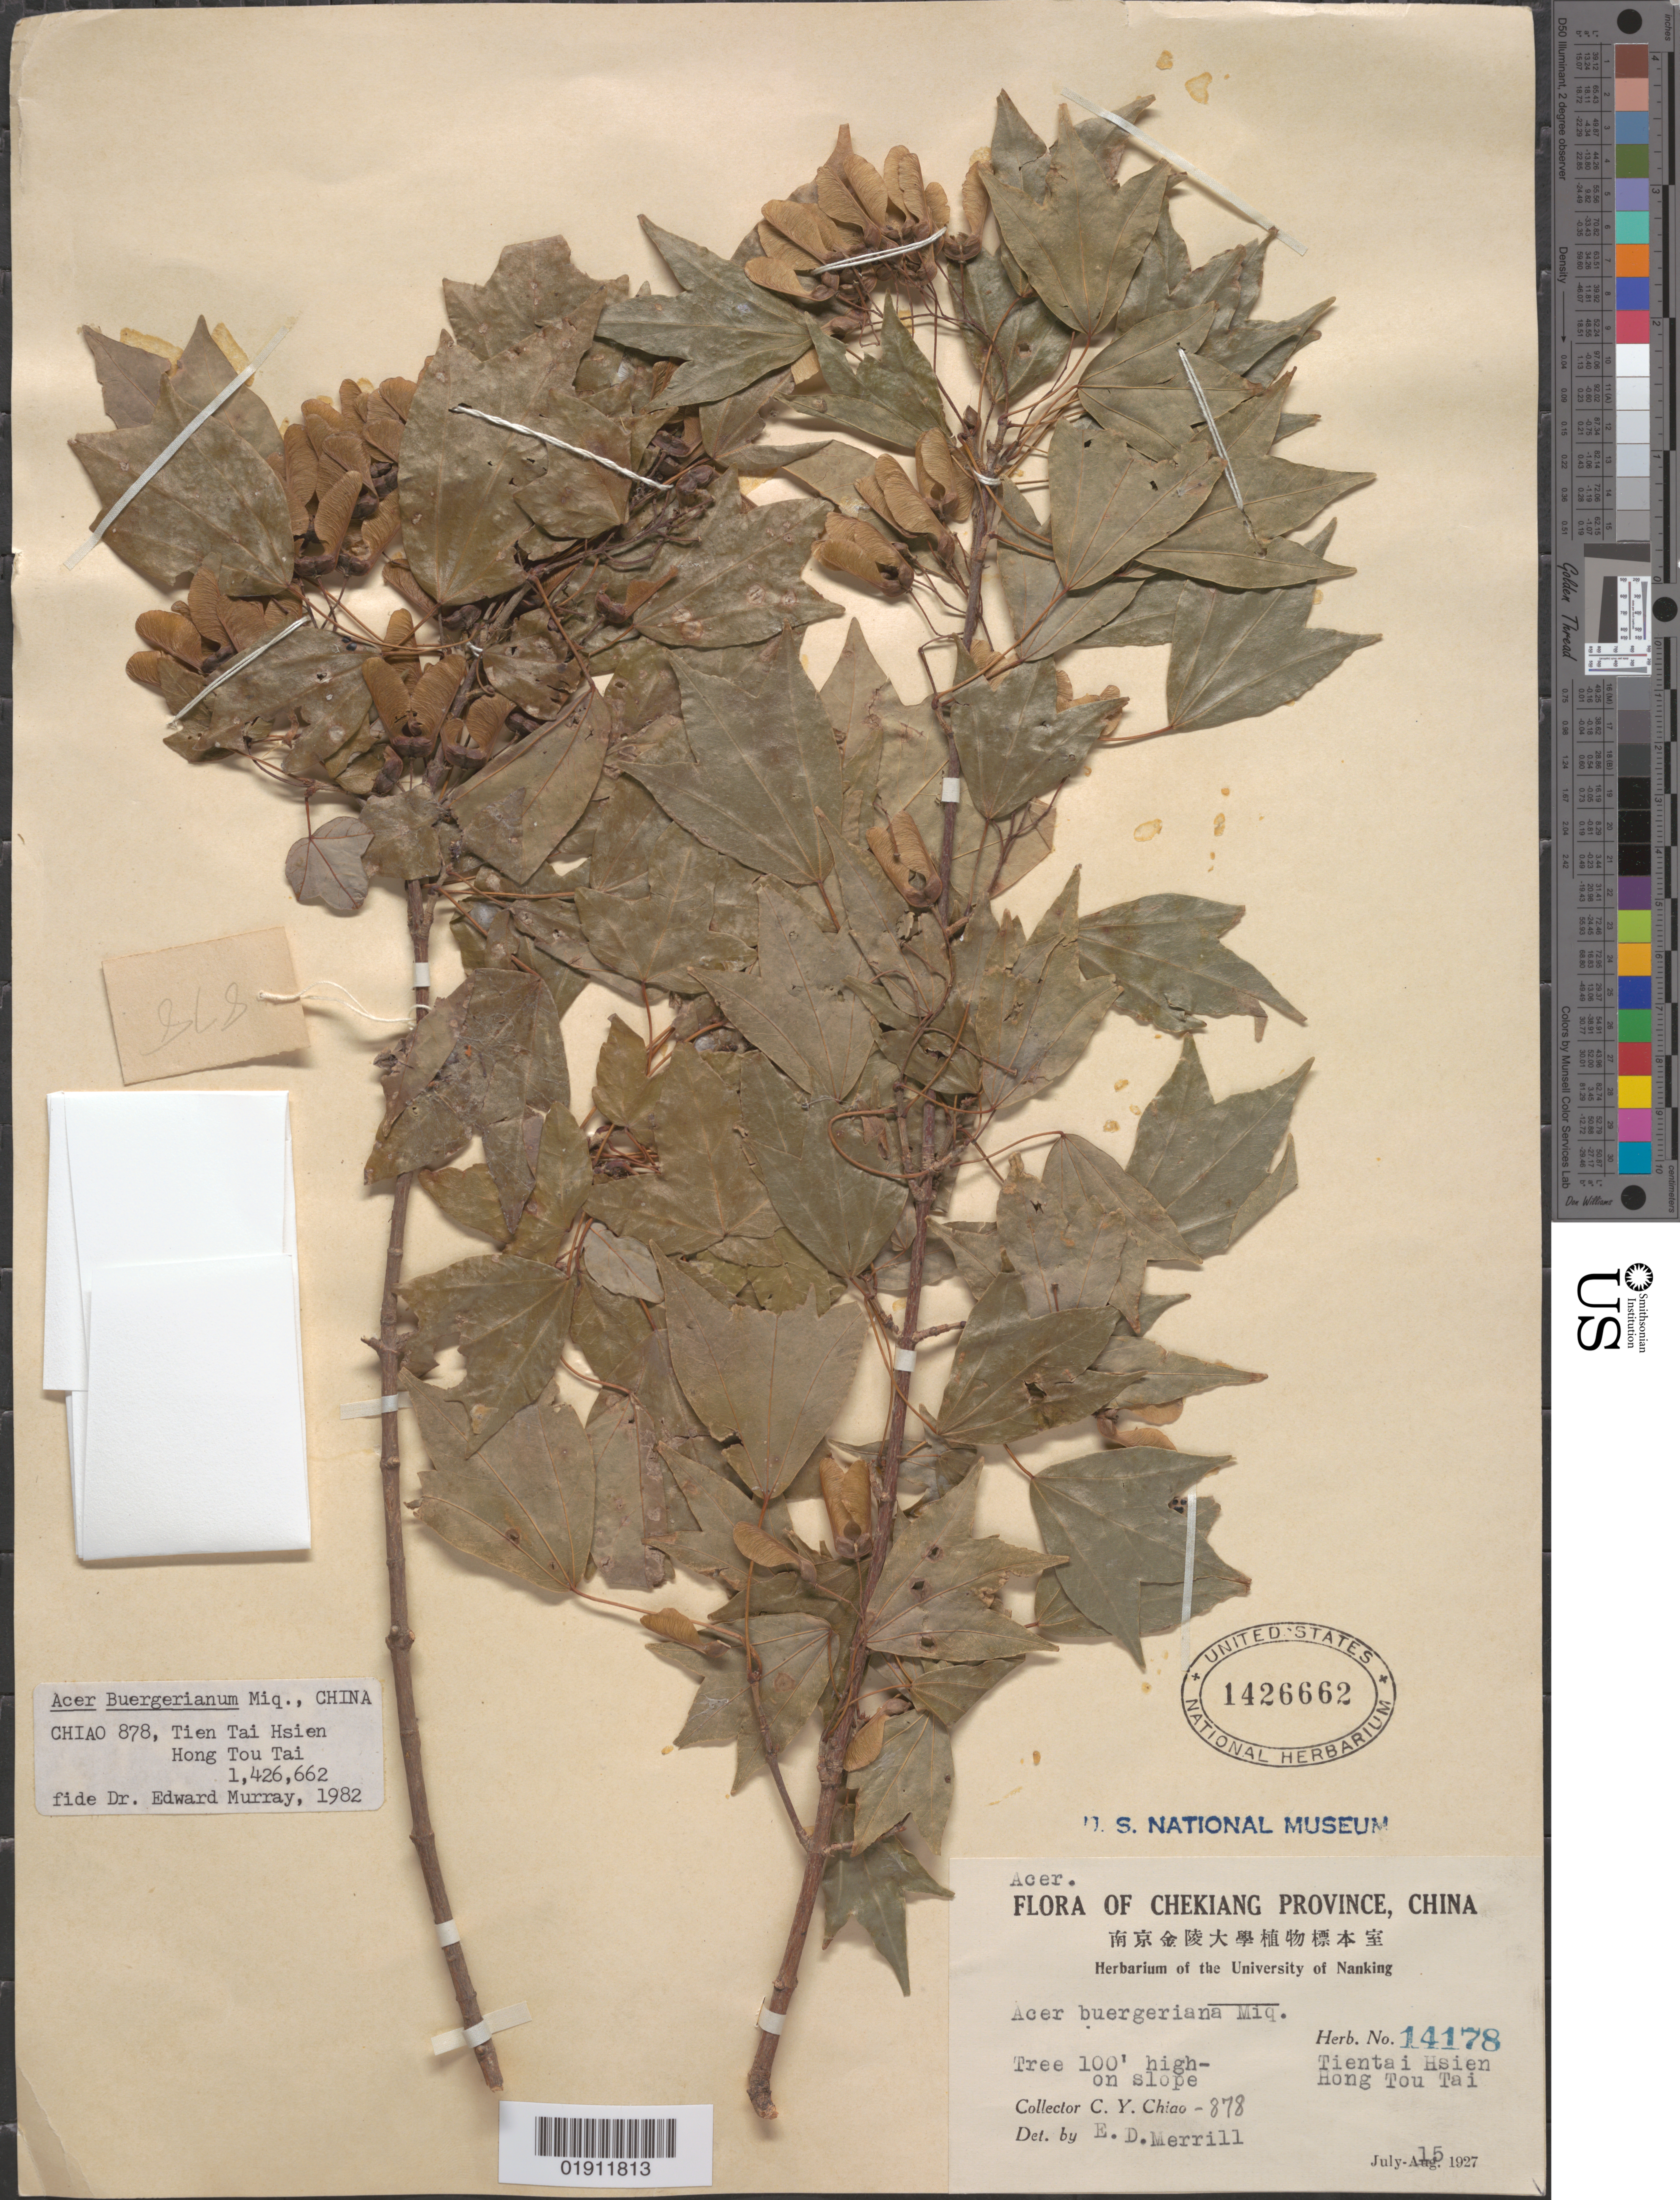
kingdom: Plantae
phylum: Tracheophyta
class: Magnoliopsida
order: Sapindales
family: Sapindaceae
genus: Acer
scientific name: Acer buergerianum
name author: Miq.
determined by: Murray, Edward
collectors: C. Y. Chiao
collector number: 878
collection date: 1927-07-15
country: China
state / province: Zhejiang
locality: Chekiang [Zhejiang], Tientai Hsien, Hong Tou Tai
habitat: On slope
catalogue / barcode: US 1426662